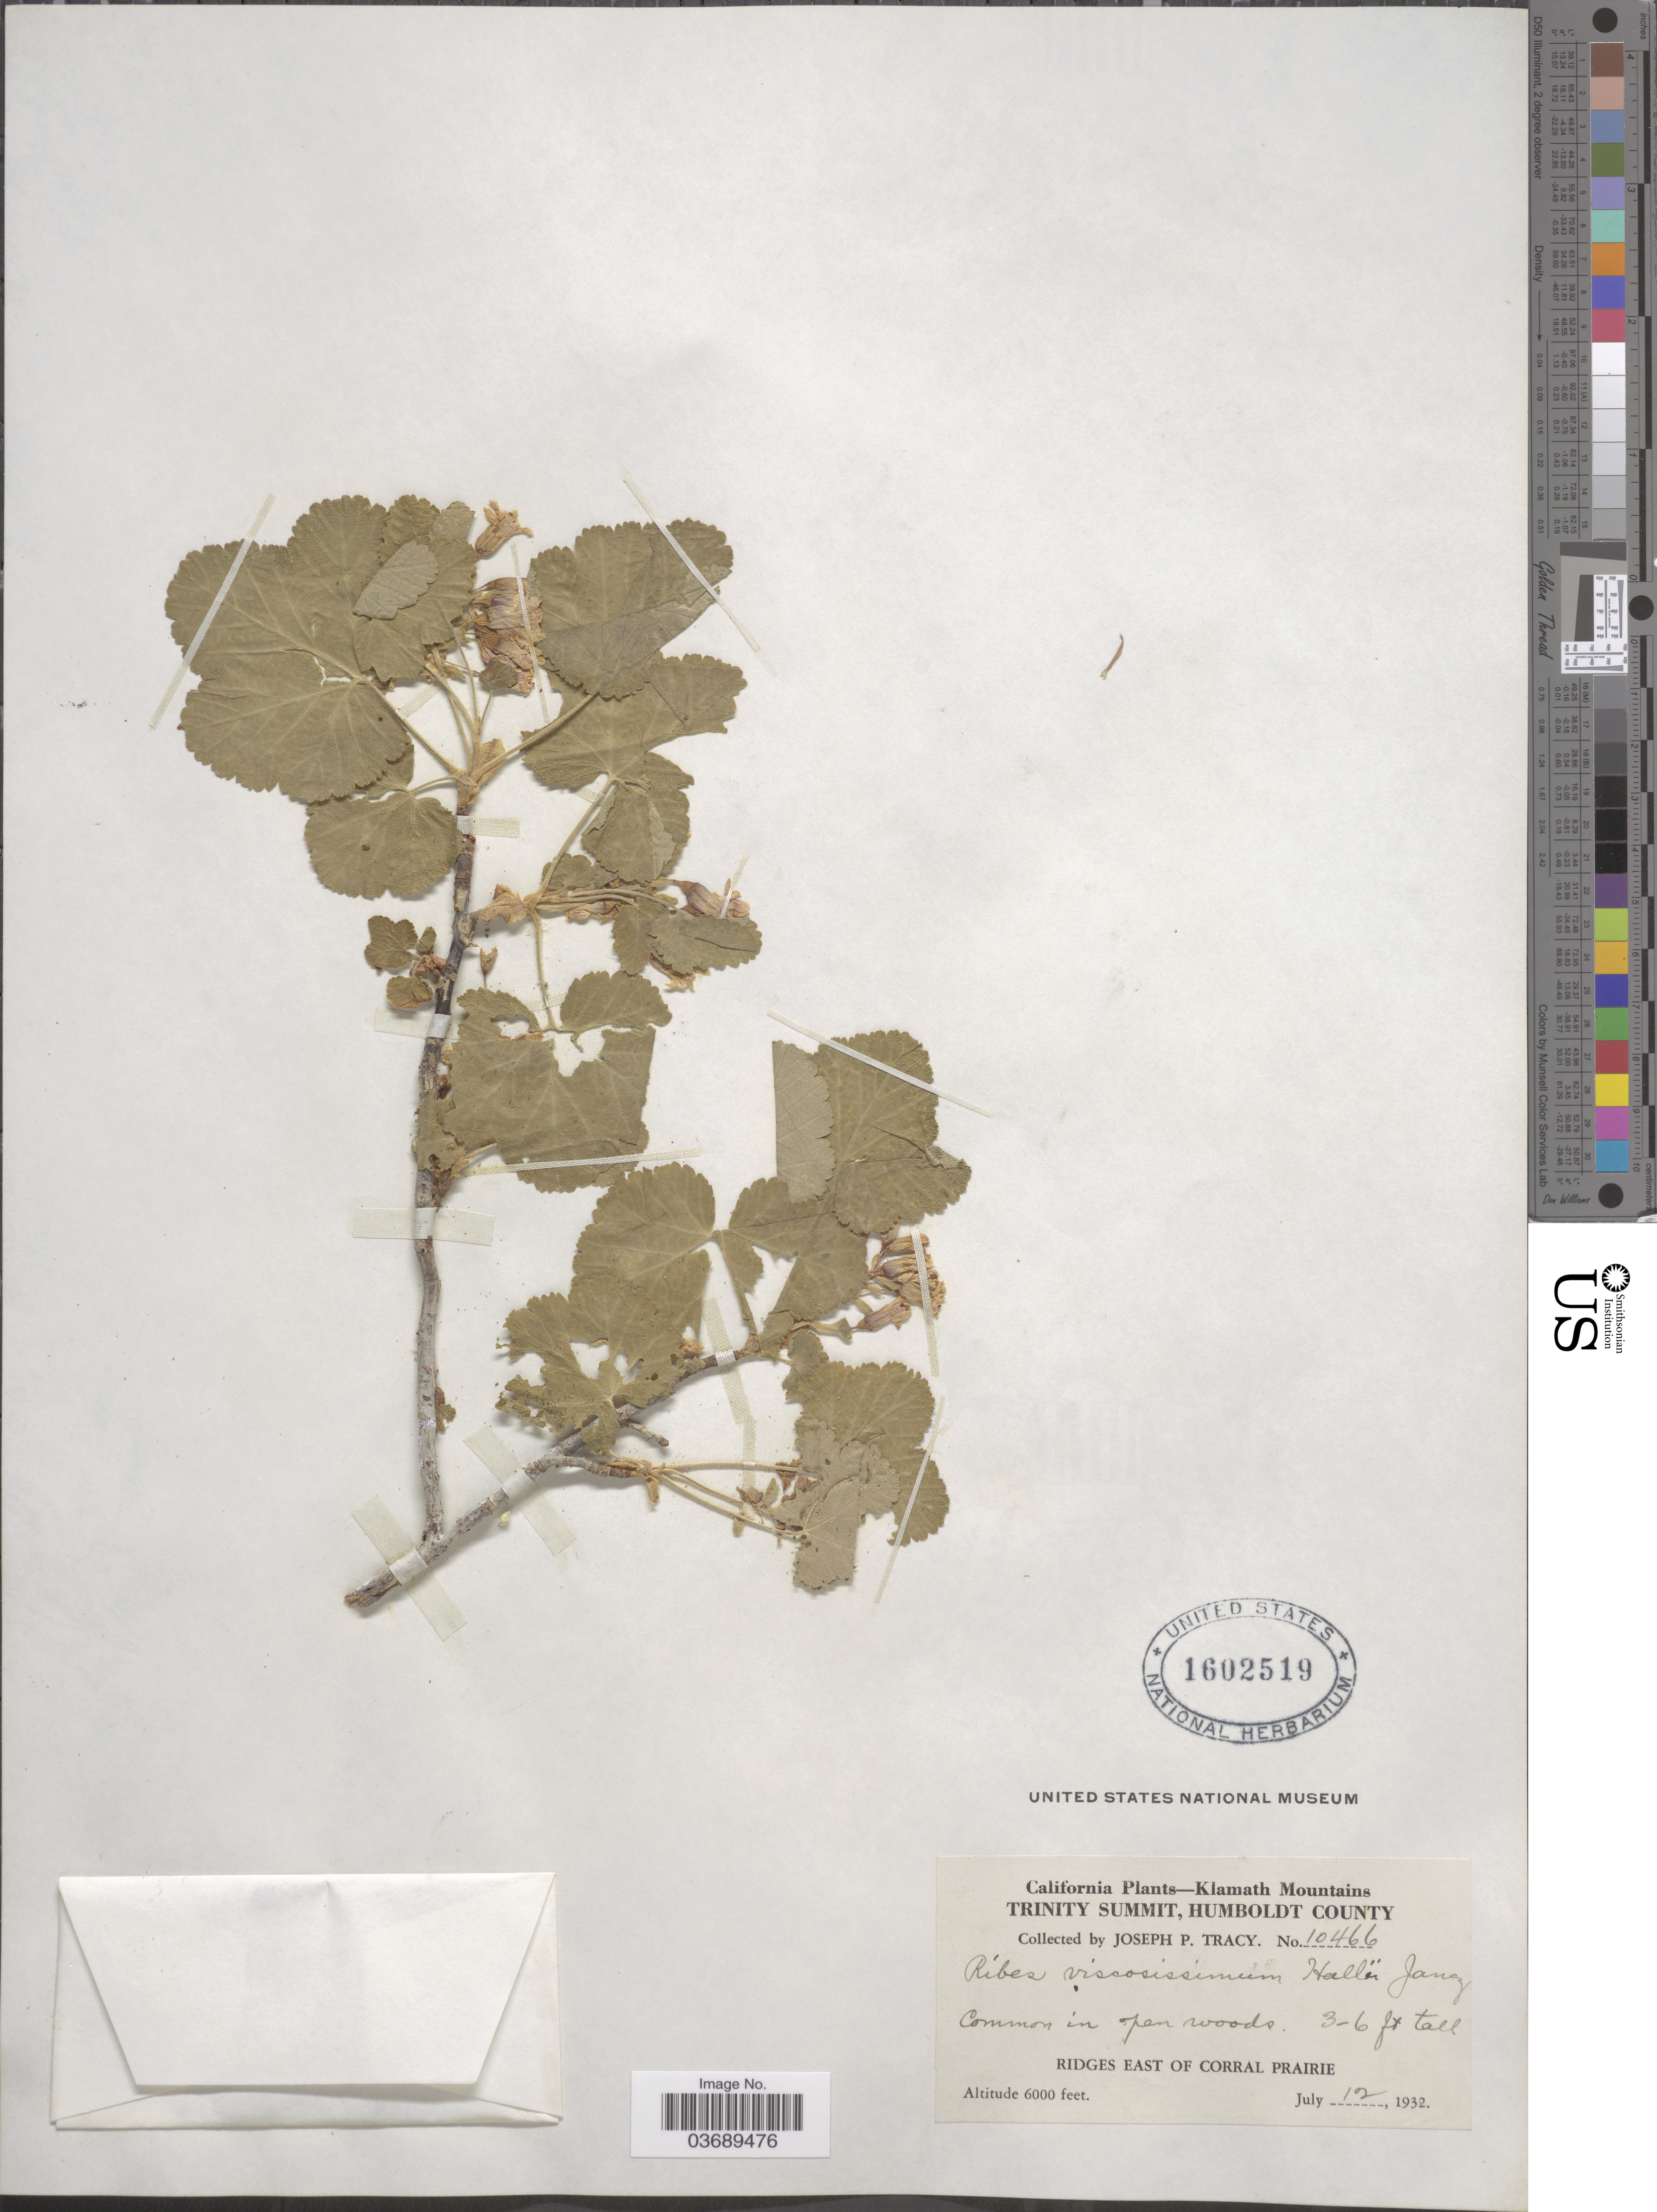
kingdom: Plantae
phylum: Tracheophyta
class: Magnoliopsida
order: Saxifragales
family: Grossulariaceae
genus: Ribes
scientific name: Ribes viscosissimum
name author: Pursh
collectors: J. Tracy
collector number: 10466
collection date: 1932-07-12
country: United States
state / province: California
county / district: Humboldt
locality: Klamath Mountains, Trinity Summit, Humboldt County. Common in open woods. Ridges east of Corral Prairie.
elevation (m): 1829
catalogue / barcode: US 1602519